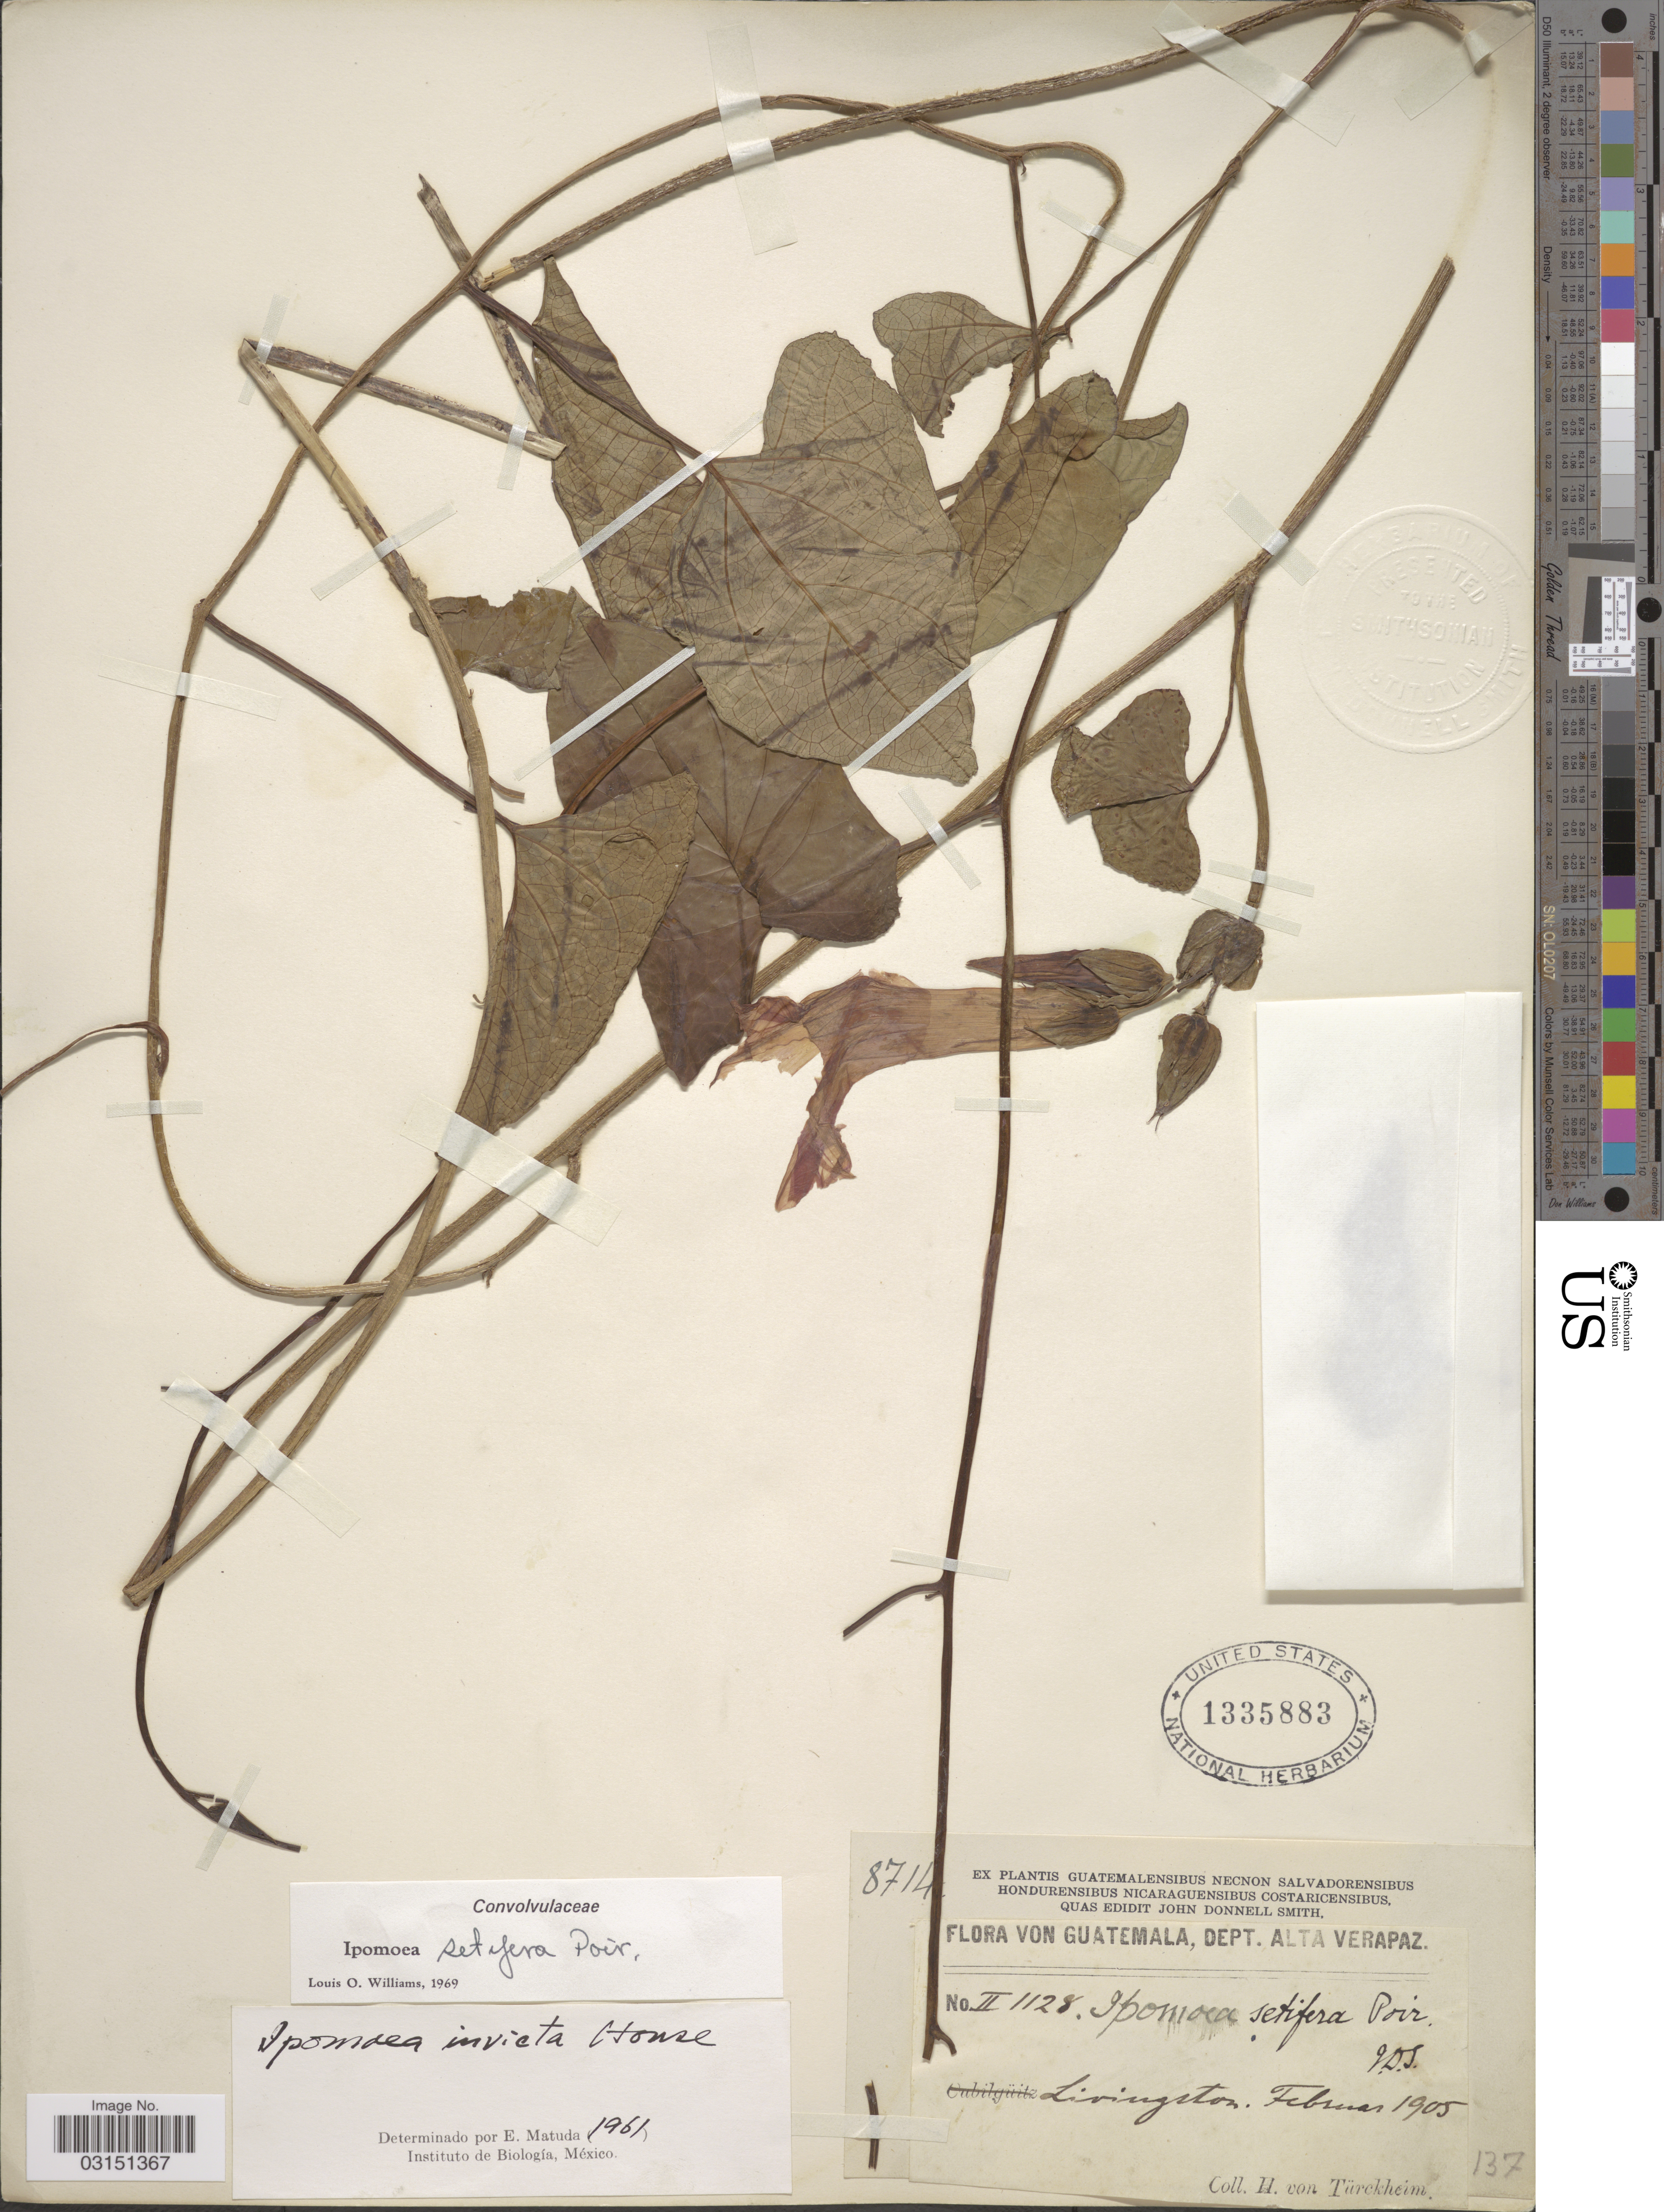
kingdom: Plantae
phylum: Tracheophyta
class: Magnoliopsida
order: Solanales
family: Convolvulaceae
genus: Ipomoea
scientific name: Ipomoea setifera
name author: Poir.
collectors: H. von Türckheim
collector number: II1128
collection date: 1905-02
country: Guatemala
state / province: Alta Verapaz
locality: Dept. Alta Verapaz. Livingston.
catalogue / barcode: US 1335883